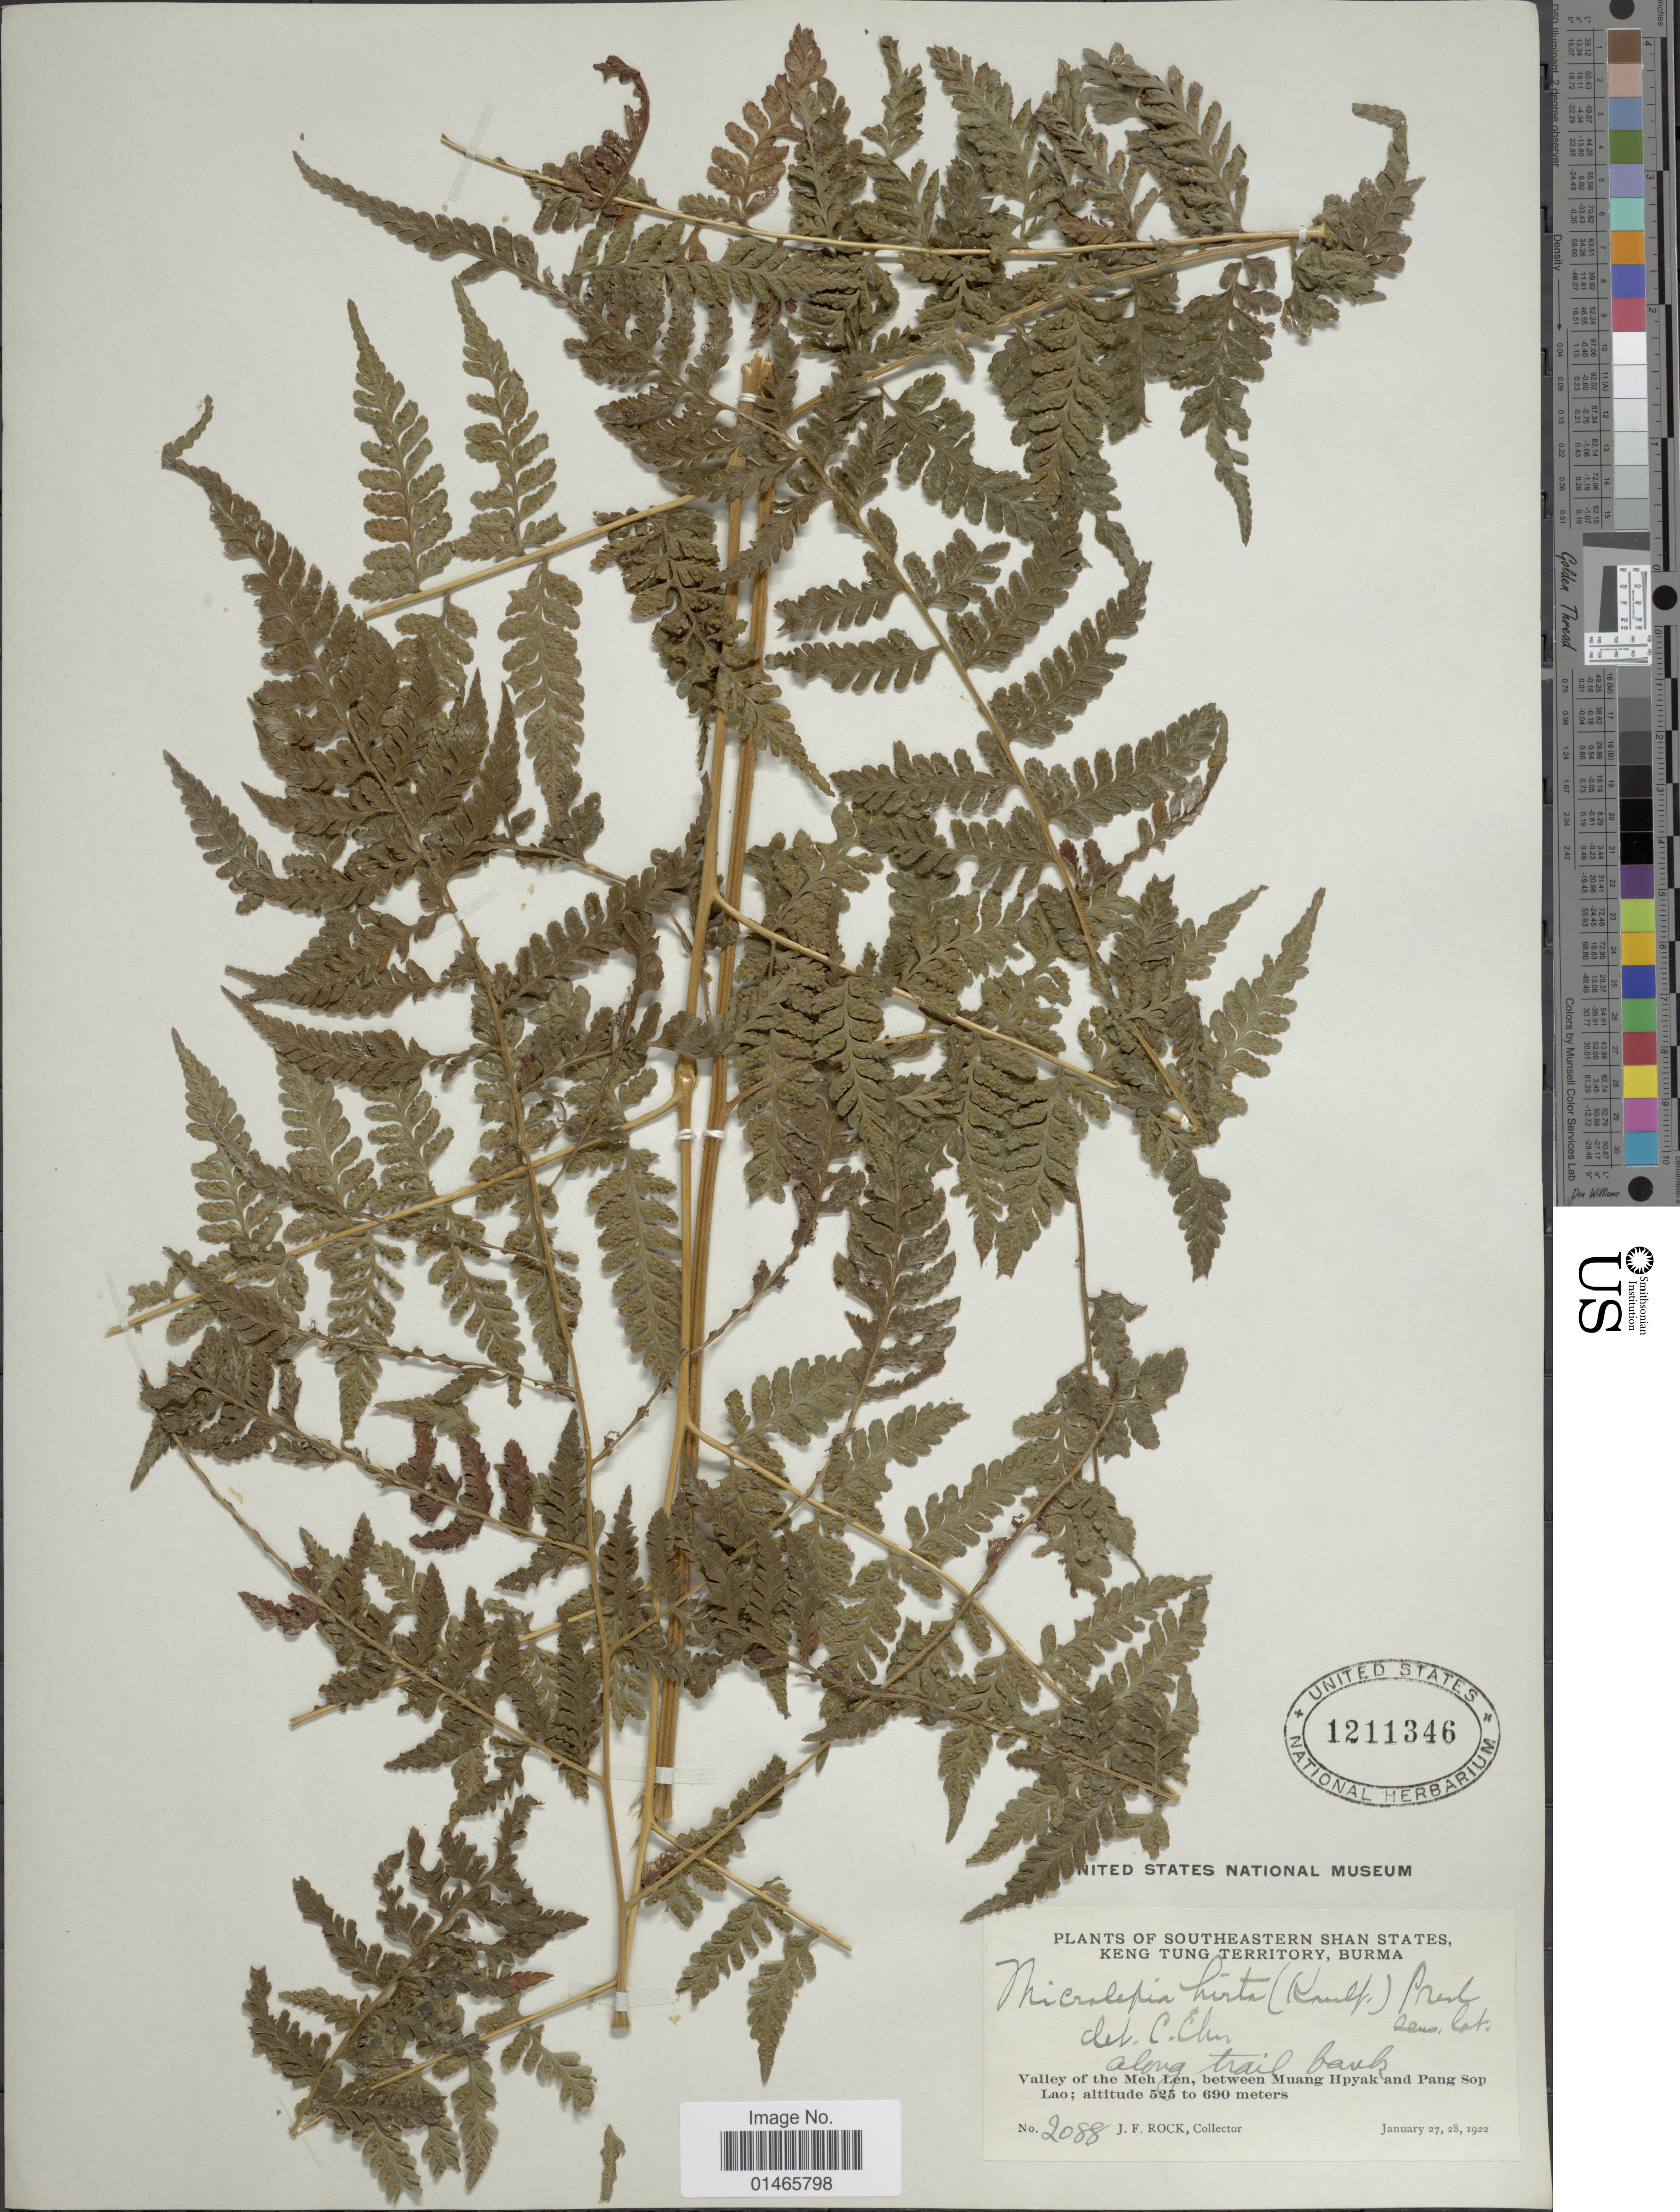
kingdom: Plantae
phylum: Tracheophyta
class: Polypodiopsida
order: Polypodiales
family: Dennstaedtiaceae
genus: Microlepia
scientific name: Microlepia speluncae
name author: (L.) T. Moore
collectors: J. Rock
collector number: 2088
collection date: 1922-01-27/1922-01-28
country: Myanmar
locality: Southeastern Shan States, Keng Tung Territory, Burma, Valley of the Meh Len, between Muang Hpyak and Pang Sop Lao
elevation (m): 525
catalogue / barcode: US 1211346